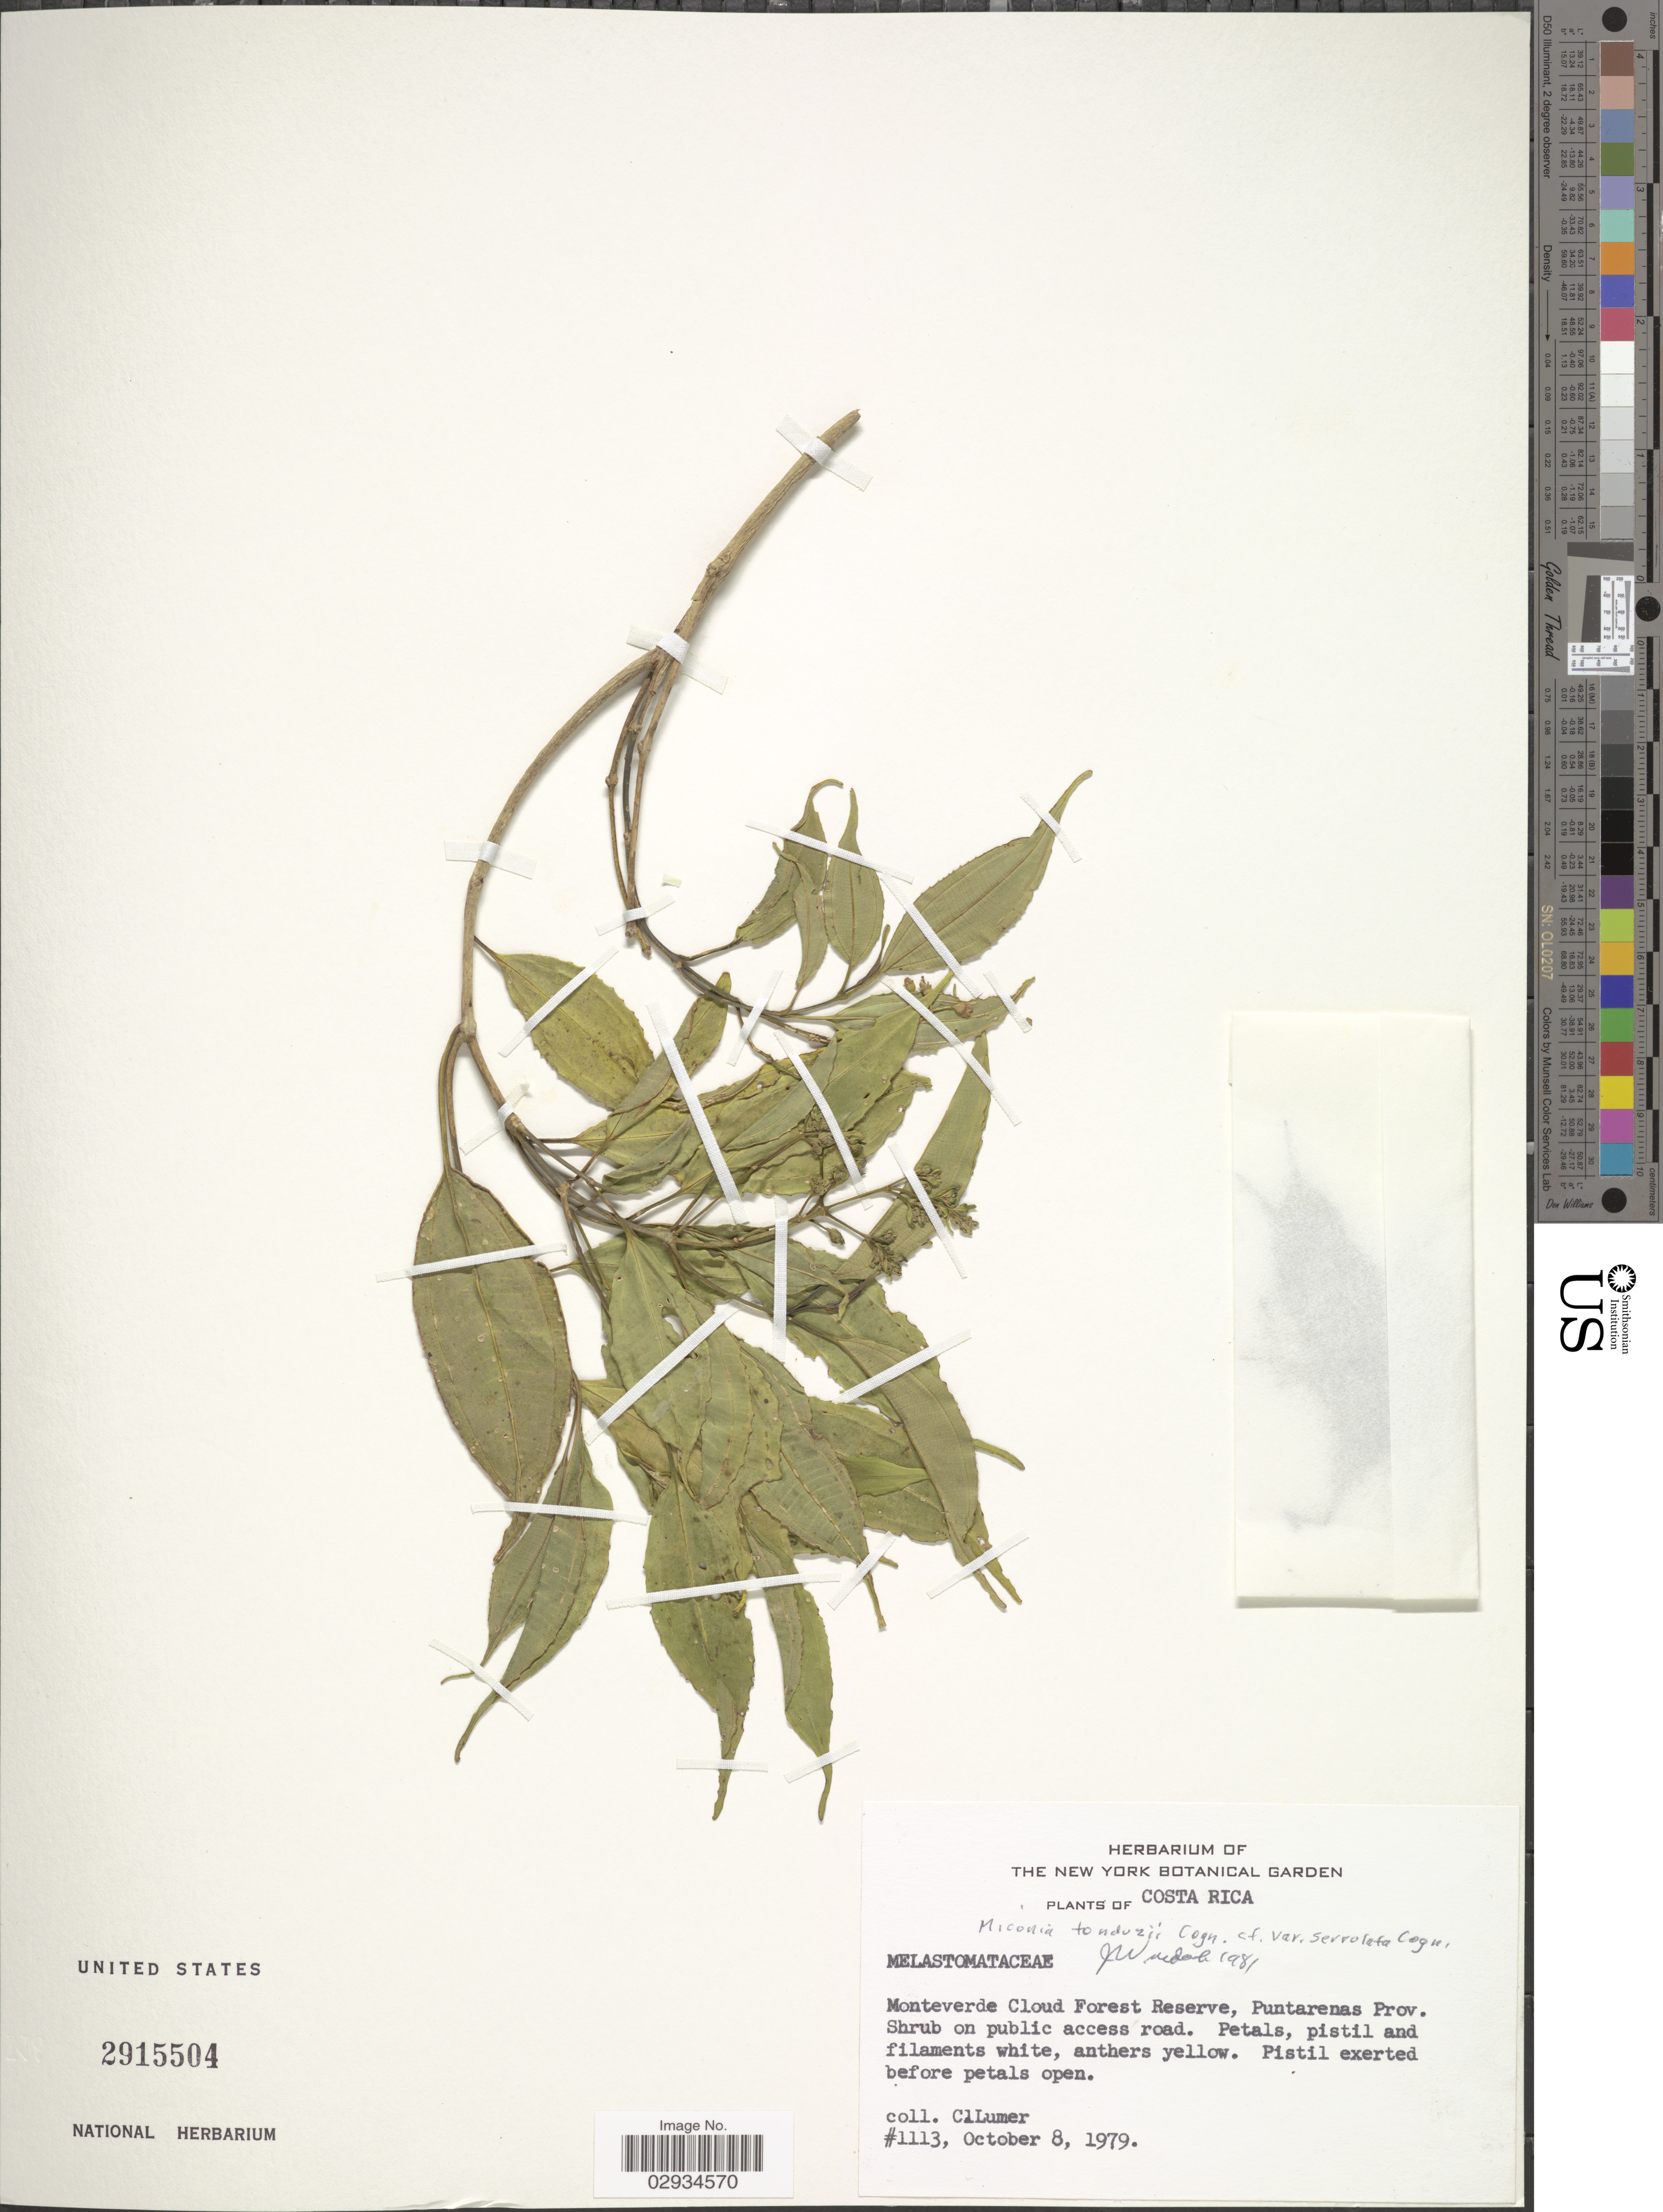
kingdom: Plantae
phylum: Tracheophyta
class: Magnoliopsida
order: Myrtales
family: Melastomataceae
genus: Miconia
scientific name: Miconia tonduzii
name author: Cogn. in A. DC.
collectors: C. Lumer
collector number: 1113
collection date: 1979-10-08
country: Costa Rica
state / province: Puntarenas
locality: Monteverde Cloud Forest Reserve.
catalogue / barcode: US 2915504